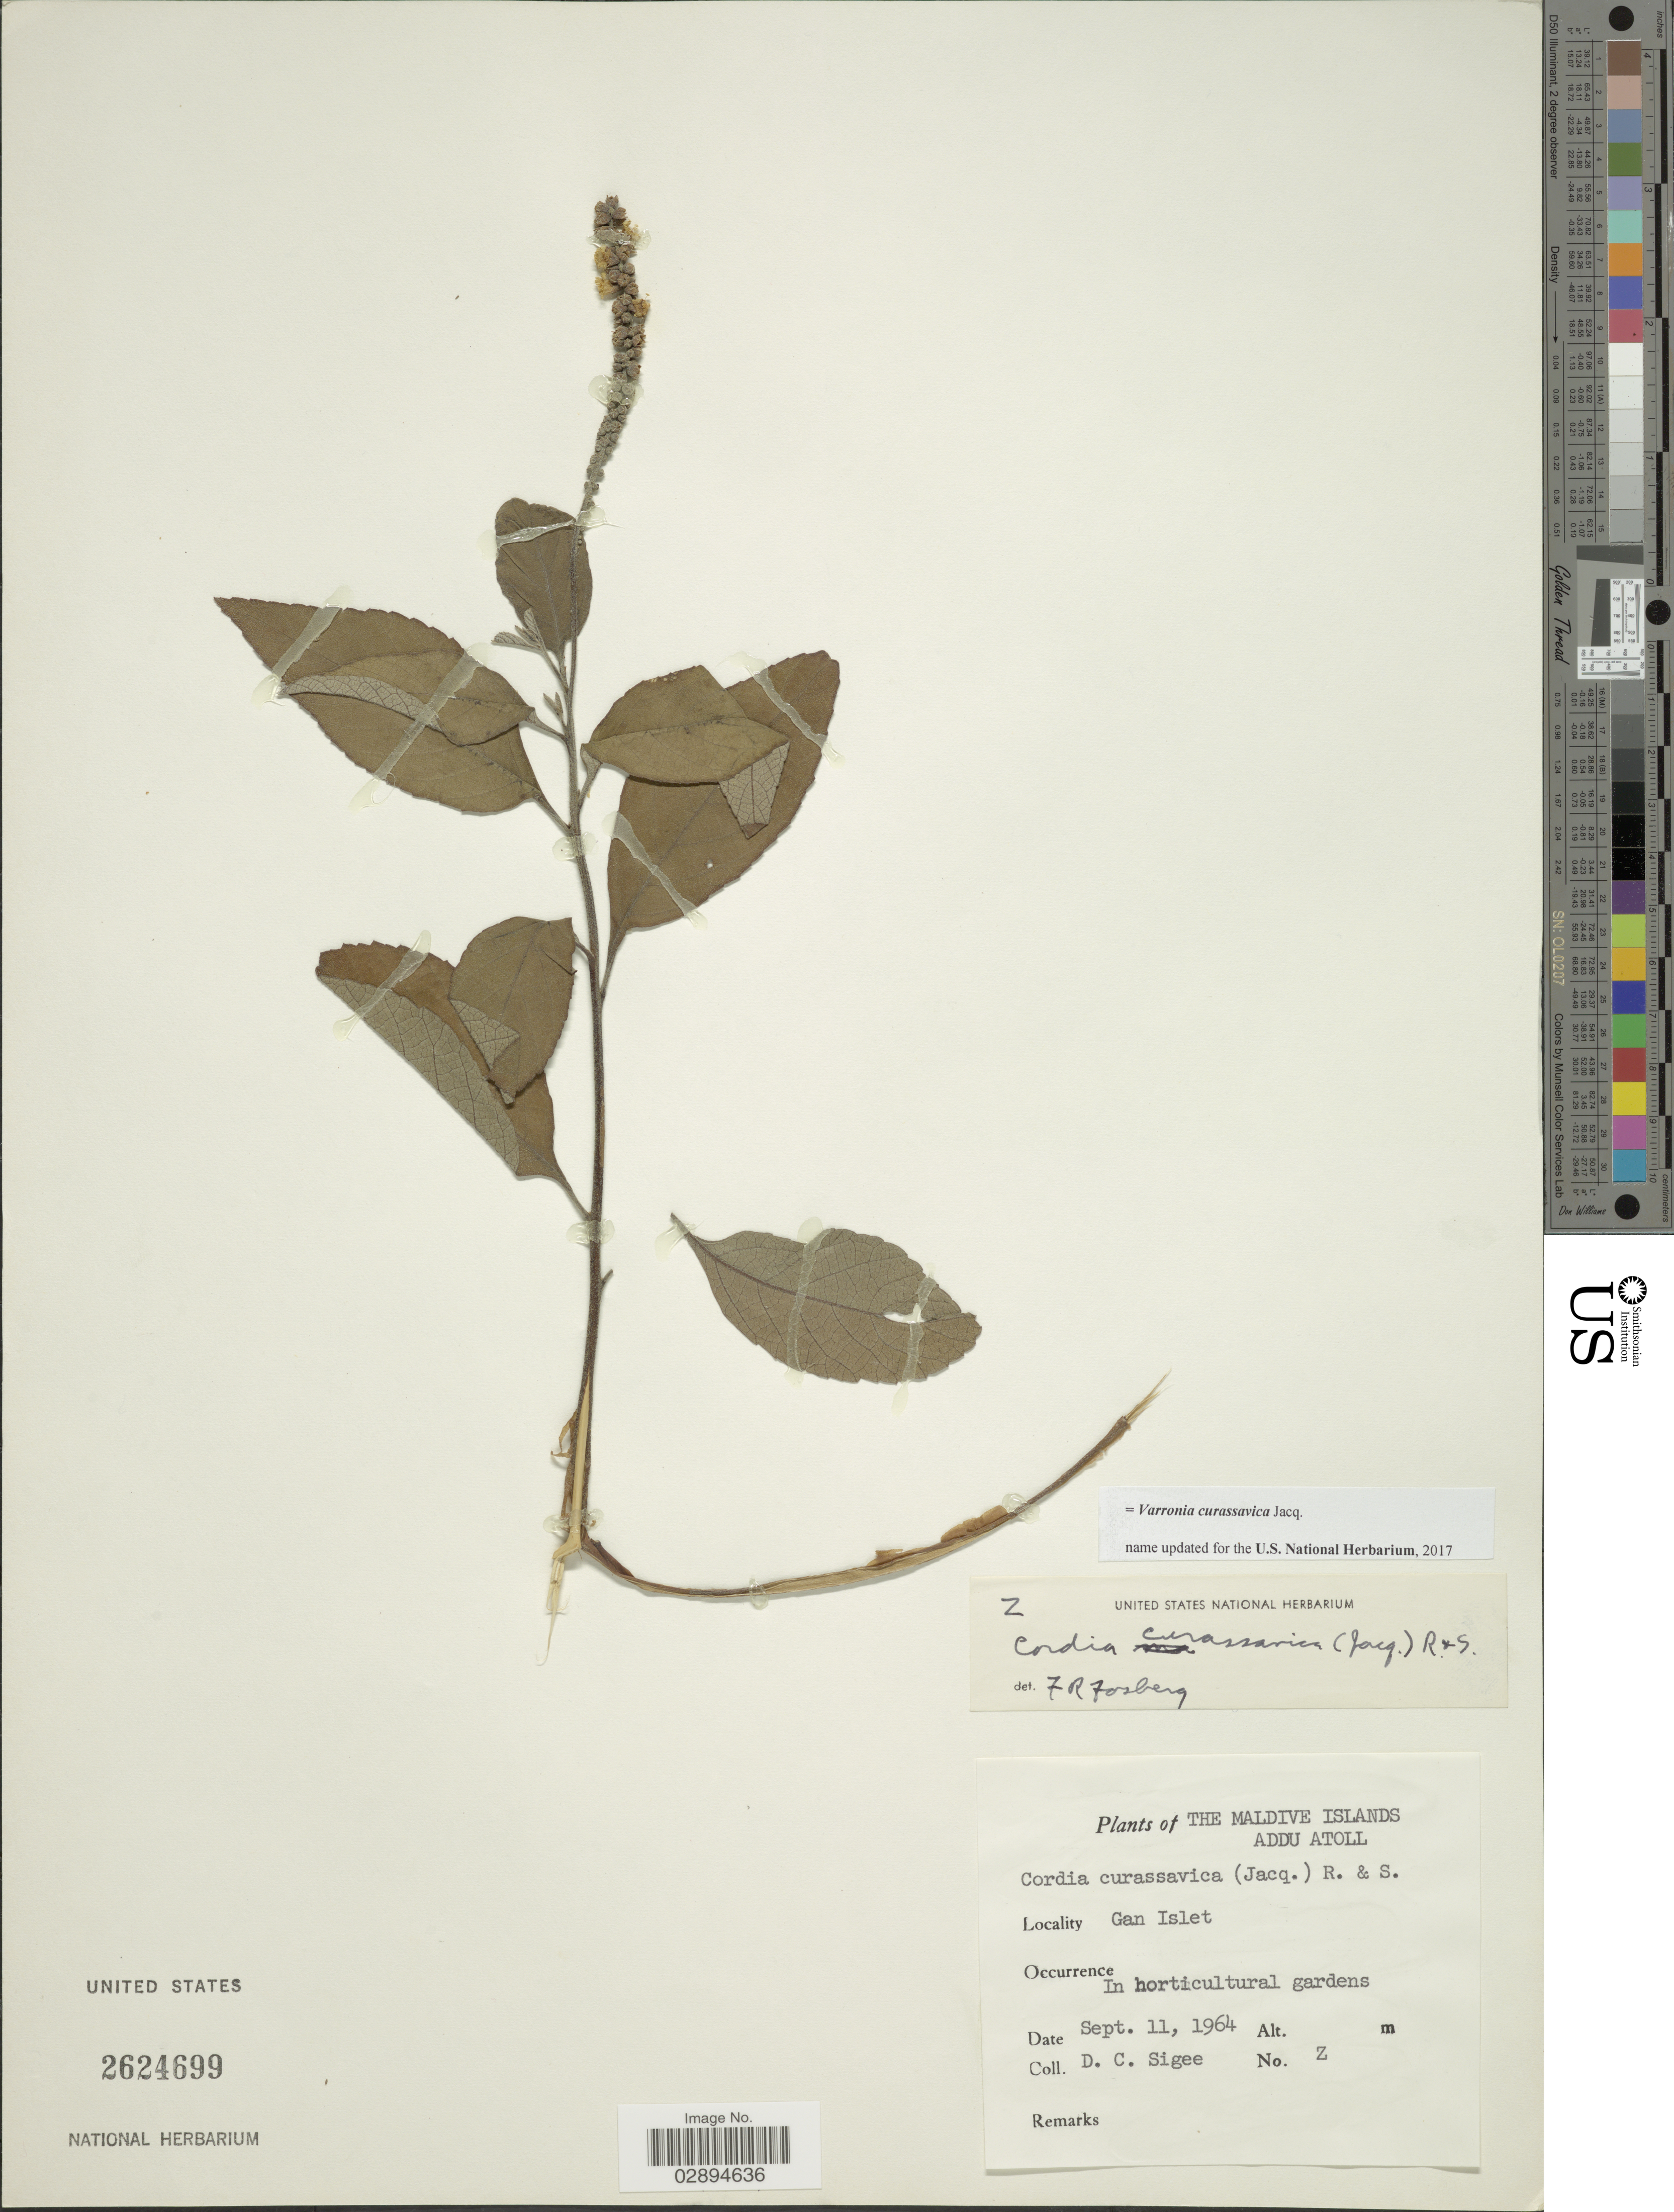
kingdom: Plantae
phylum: Tracheophyta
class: Magnoliopsida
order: Boraginales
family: Cordiaceae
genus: Varronia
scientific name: Varronia curassavica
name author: Jacq.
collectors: D. C. Sigee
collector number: z?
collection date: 1964-09-11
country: Maldive Islands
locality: The Maldive Islands. Addu Atoll. Gan Islet. In horticultural gardens.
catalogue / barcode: US 2624699